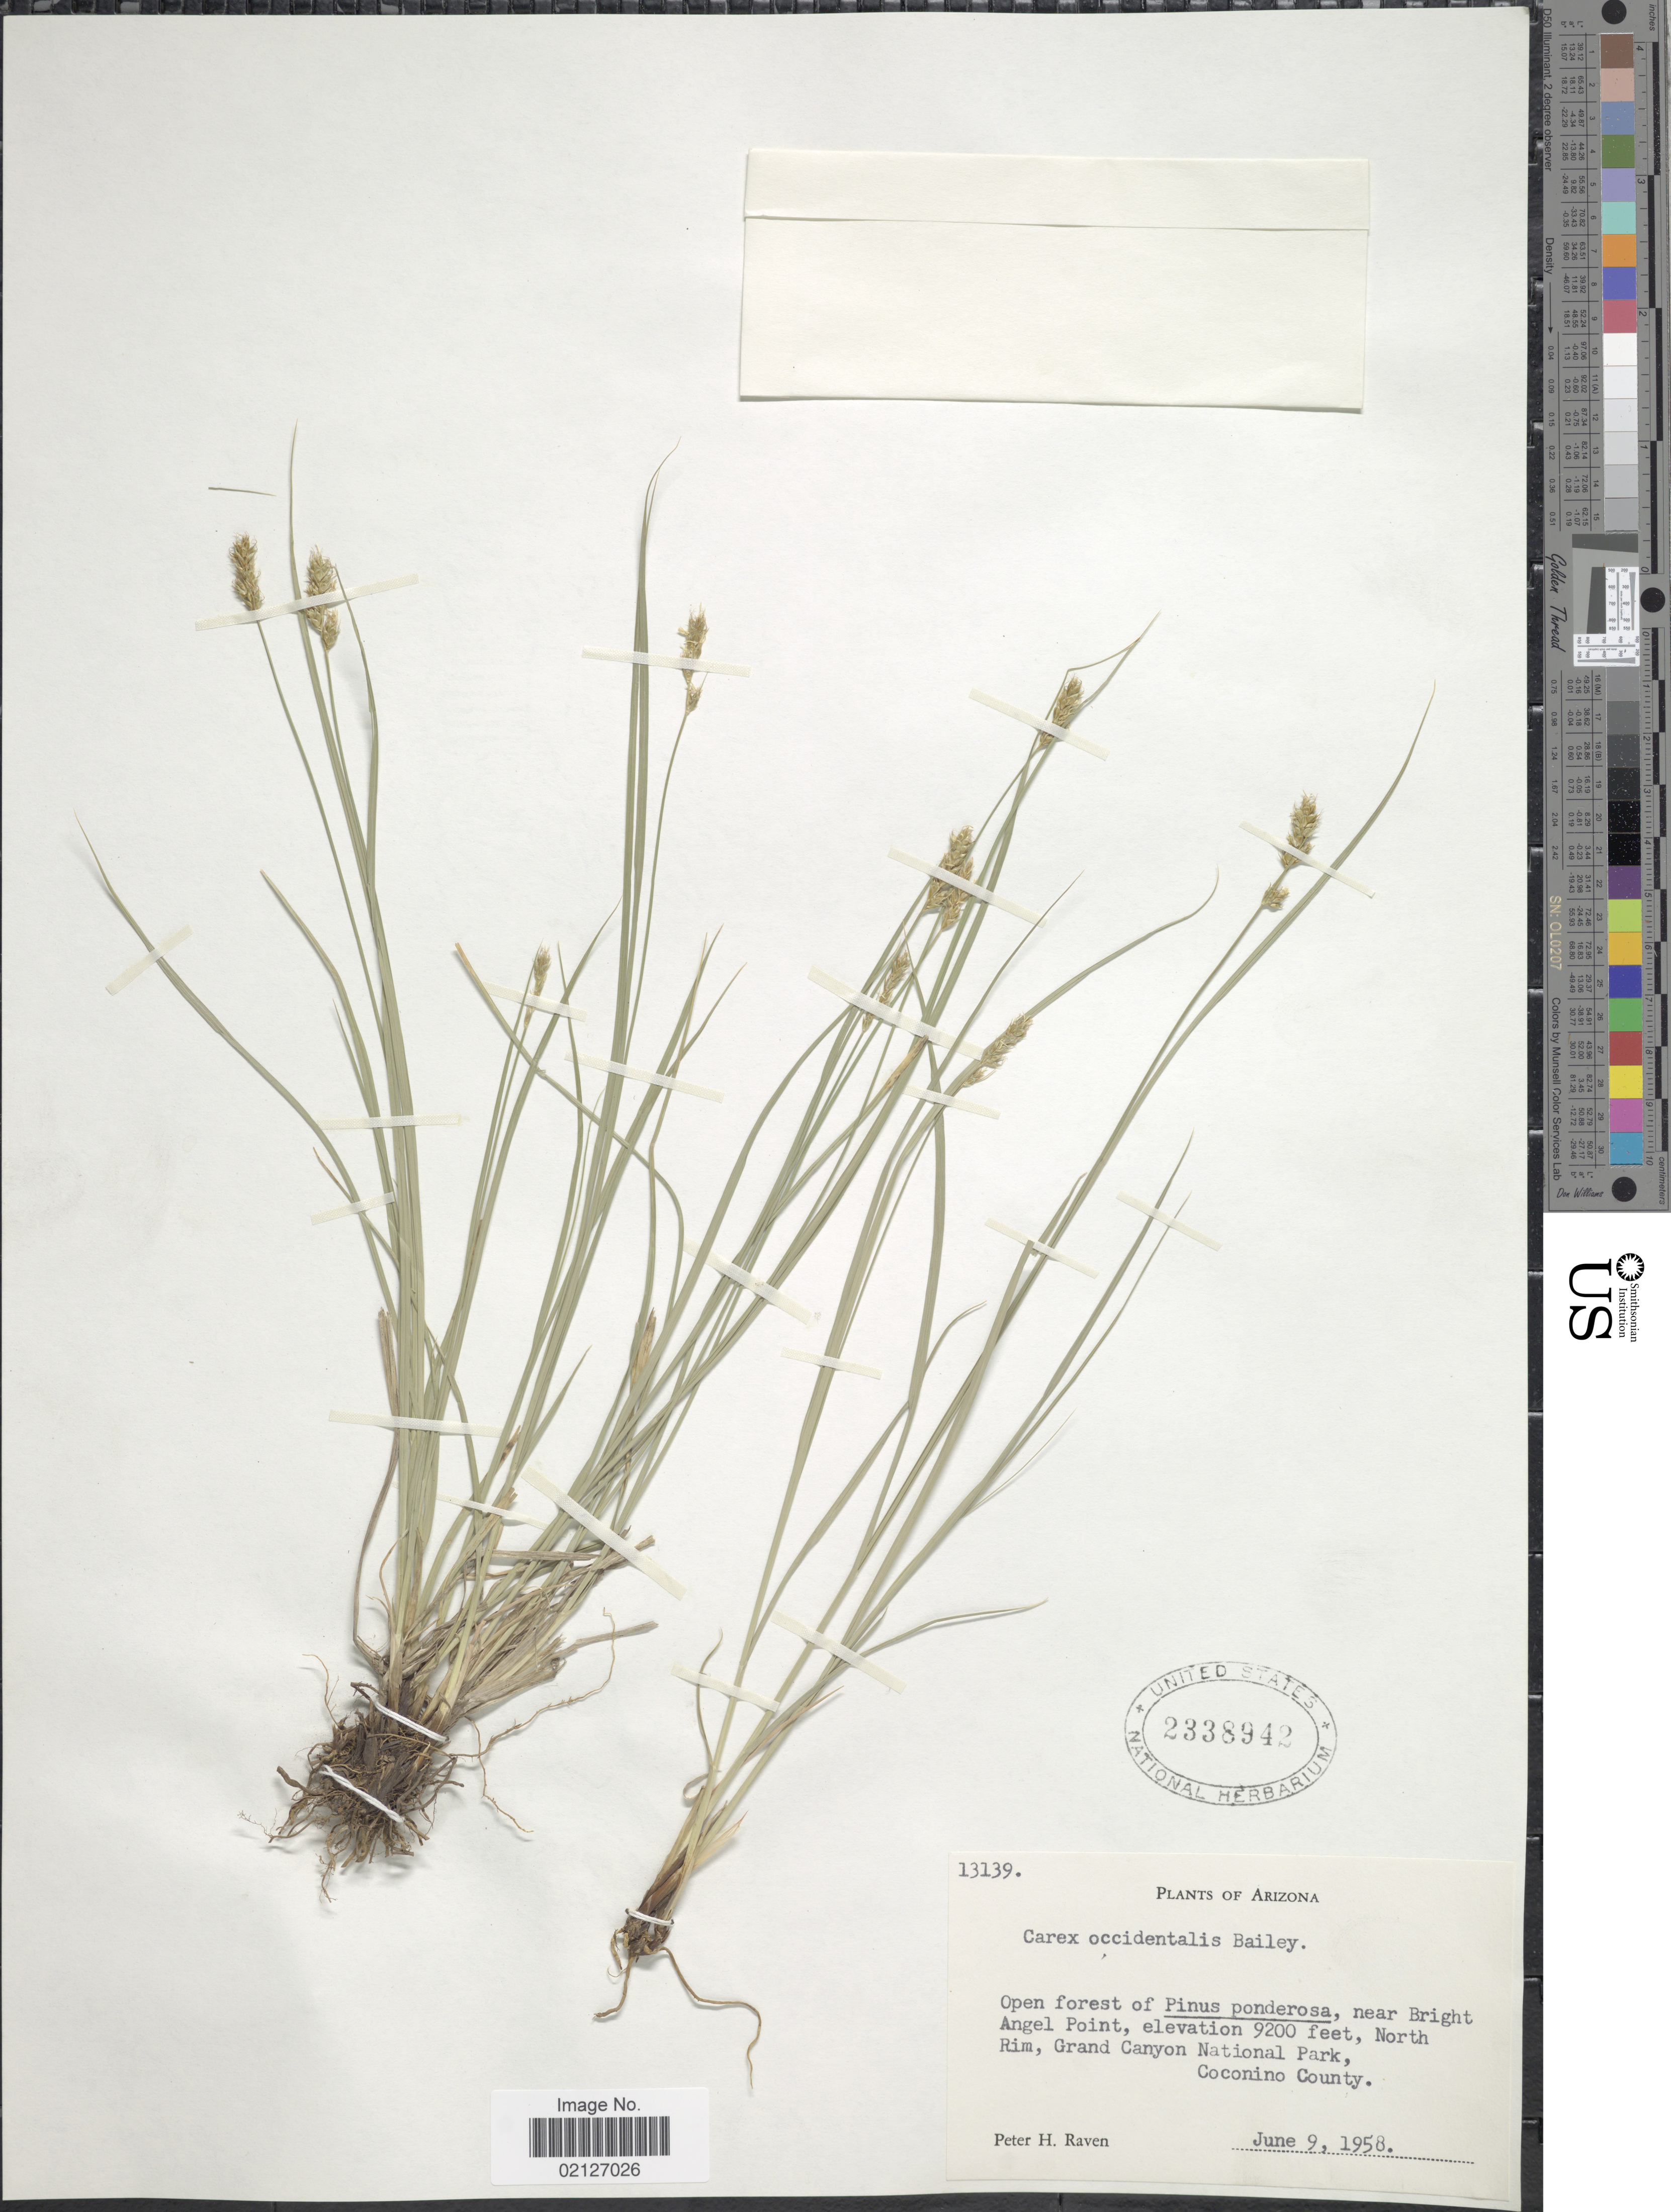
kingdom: Plantae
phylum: Tracheophyta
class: Liliopsida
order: Poales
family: Cyperaceae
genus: Carex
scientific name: Carex occidentalis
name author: L.H. Bailey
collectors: P. Raven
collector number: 13139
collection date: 1958-06-09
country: United States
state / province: Arizona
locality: Open forest, near Bright Angel Point, North Rim, Grand Canyon National Park, Coconino County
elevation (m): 2804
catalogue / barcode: US 2338942